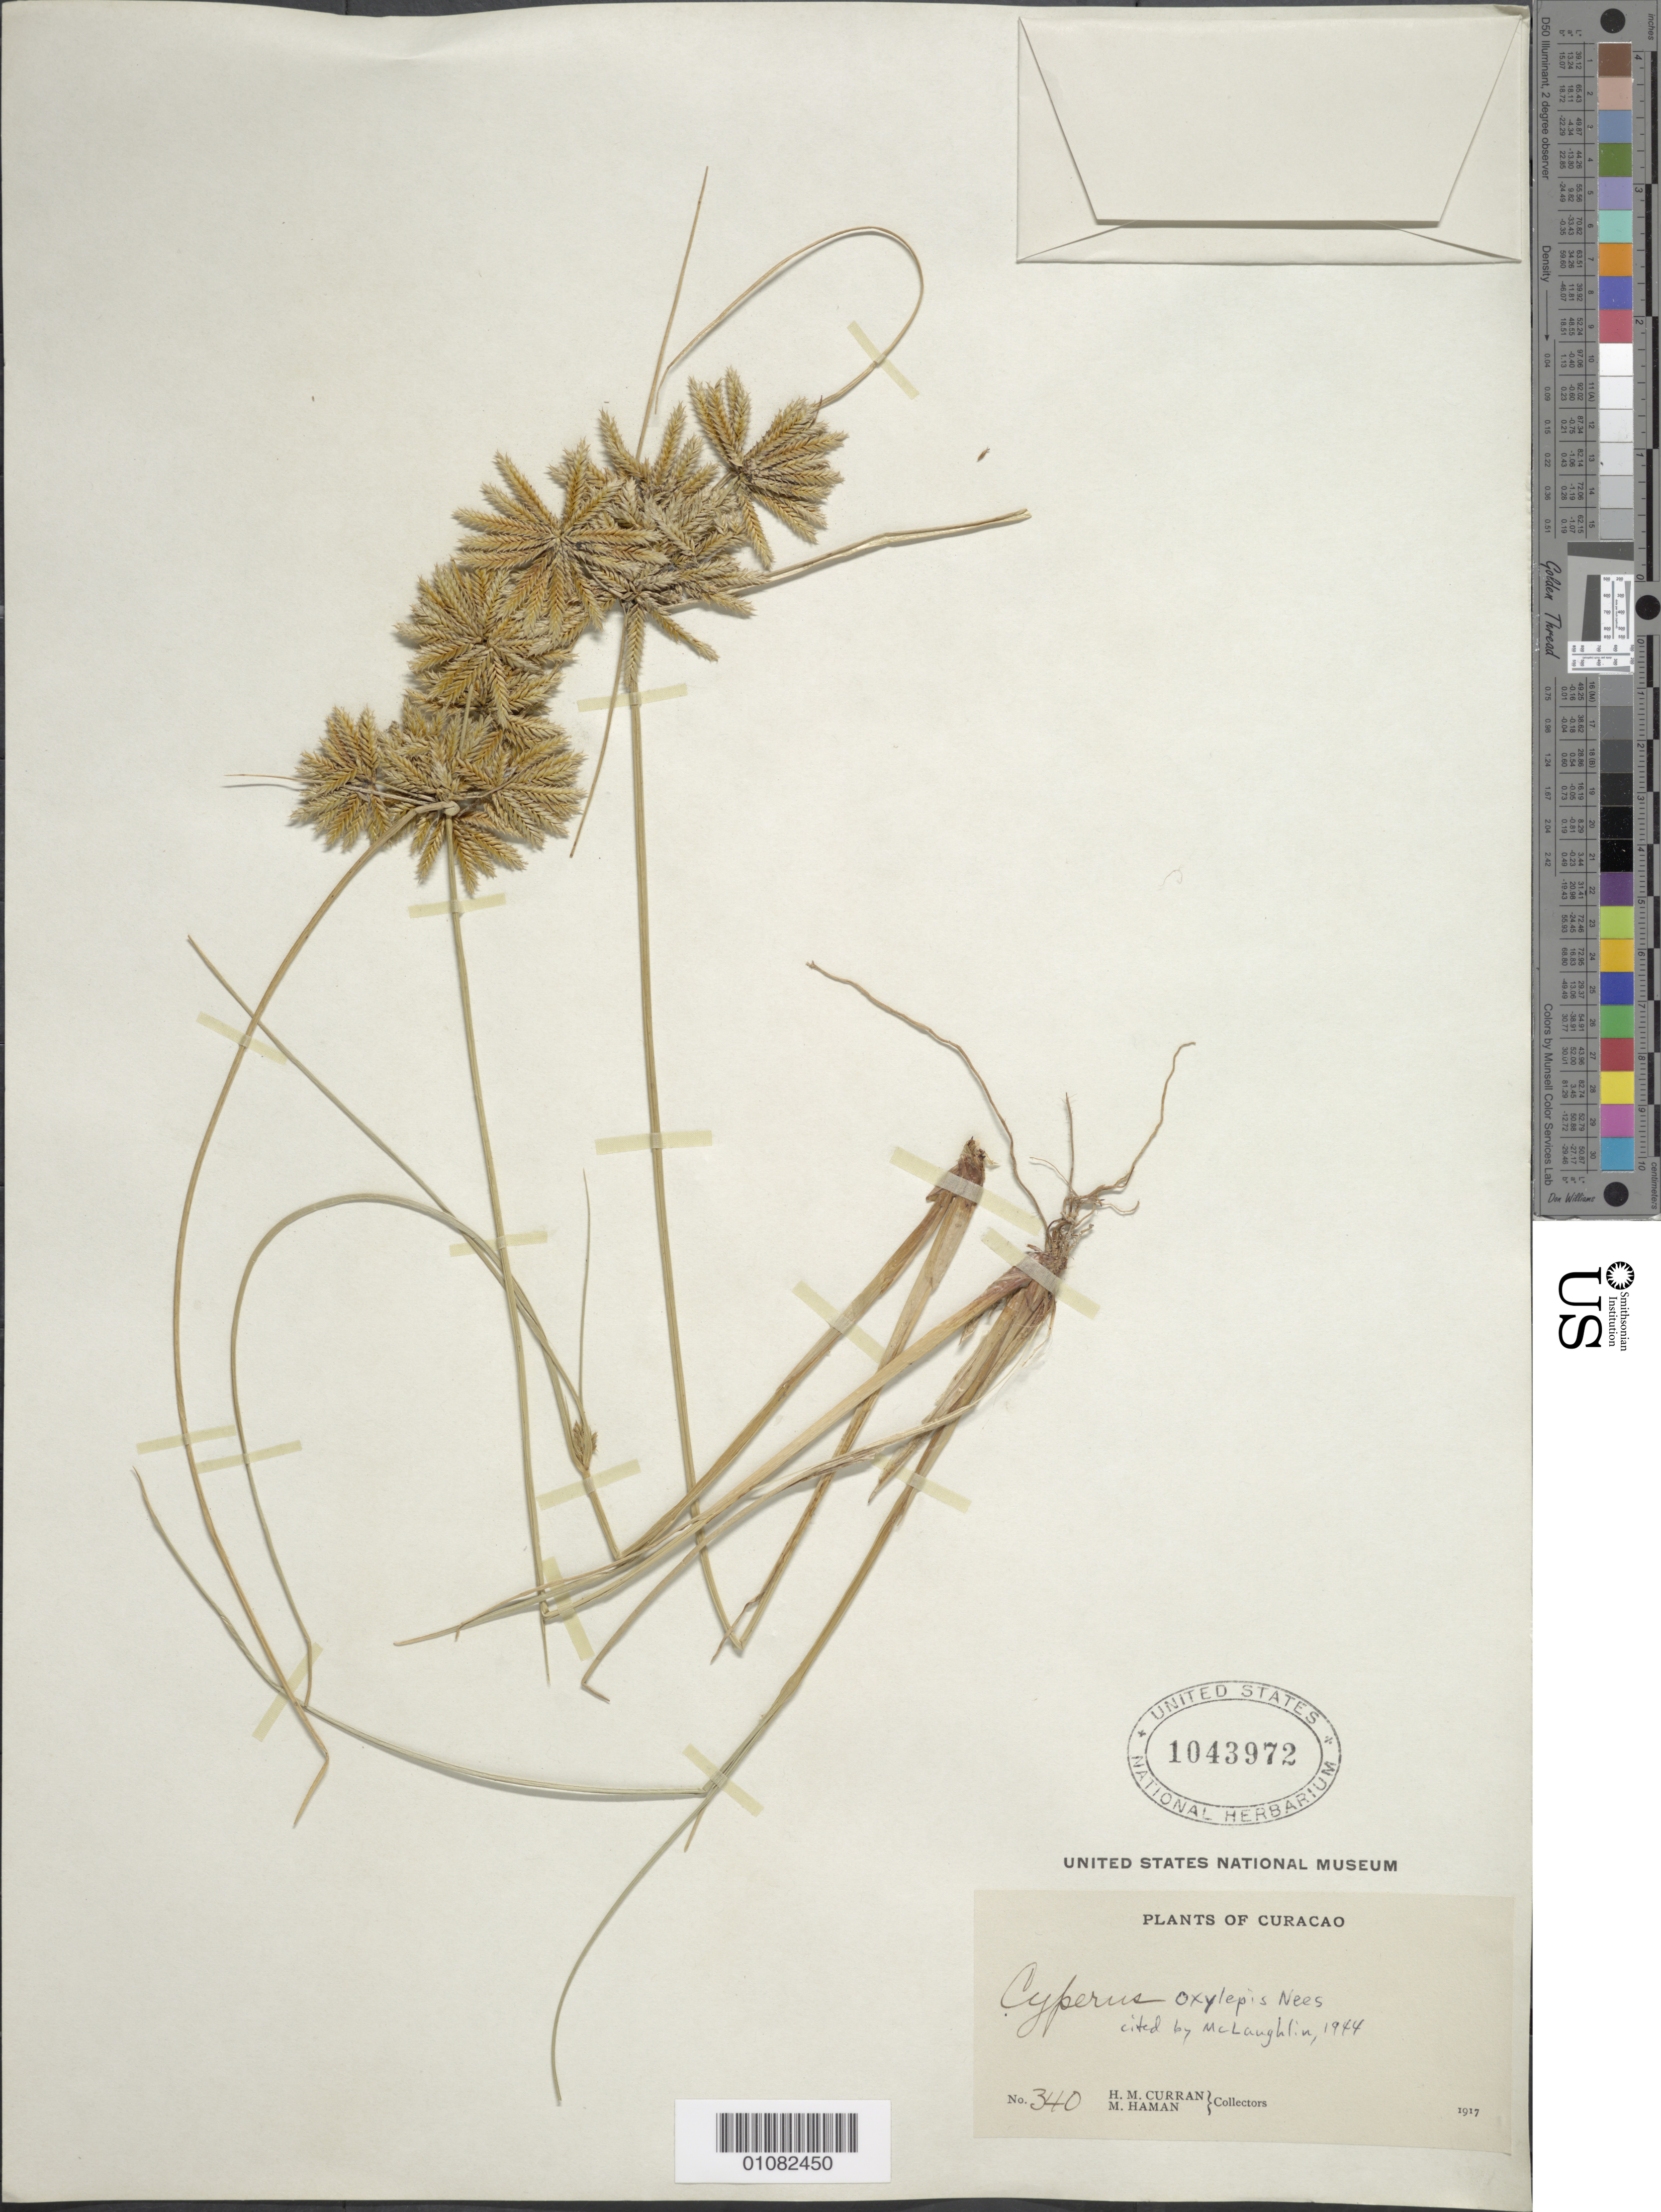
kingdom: Plantae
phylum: Tracheophyta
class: Liliopsida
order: Poales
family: Cyperaceae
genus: Cyperus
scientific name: Cyperus oxylepis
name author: Nees ex Steud.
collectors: H. M. Curran & M. Haman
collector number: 340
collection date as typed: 1917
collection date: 1917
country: Curaçao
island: Curaçao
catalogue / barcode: US 1043972